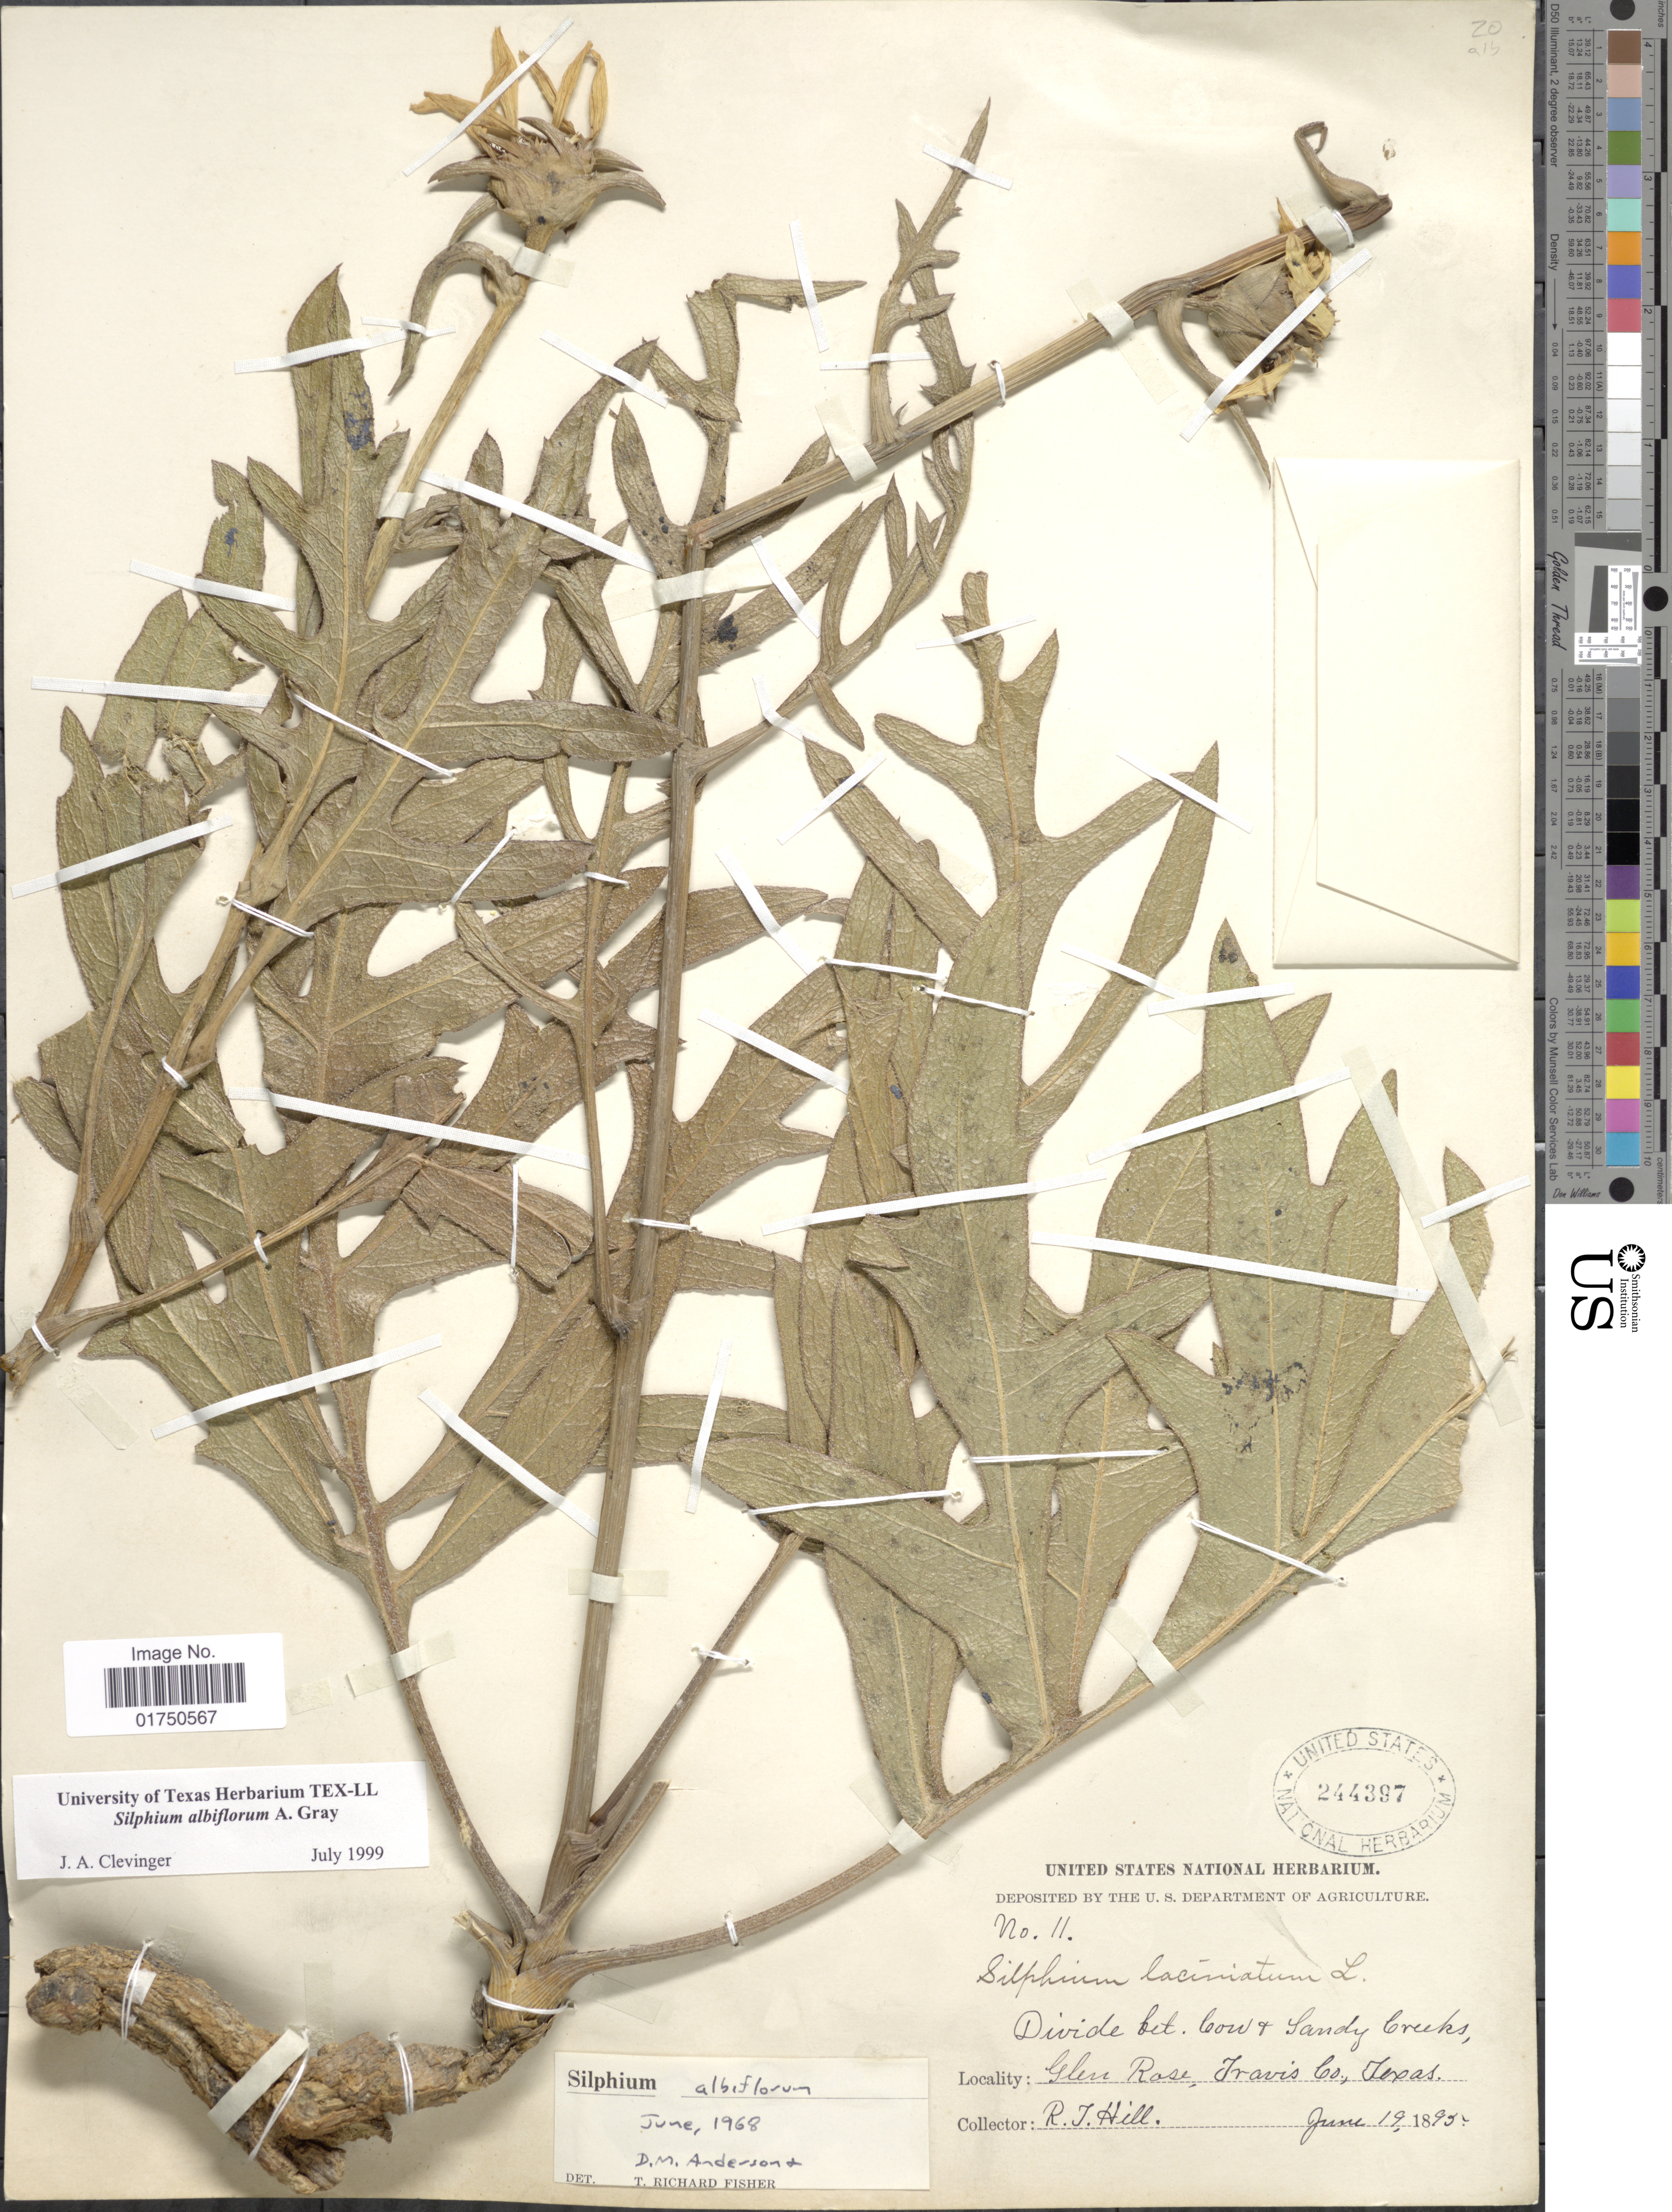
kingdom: Plantae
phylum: Tracheophyta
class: Magnoliopsida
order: Asterales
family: Asteraceae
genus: Silphium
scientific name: Silphium albiflorum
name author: A. Gray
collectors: R. J. Hill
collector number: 11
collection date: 1895-06-19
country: United States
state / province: Texas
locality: Glen Rose, Travis Co., Texas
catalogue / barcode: US 244397